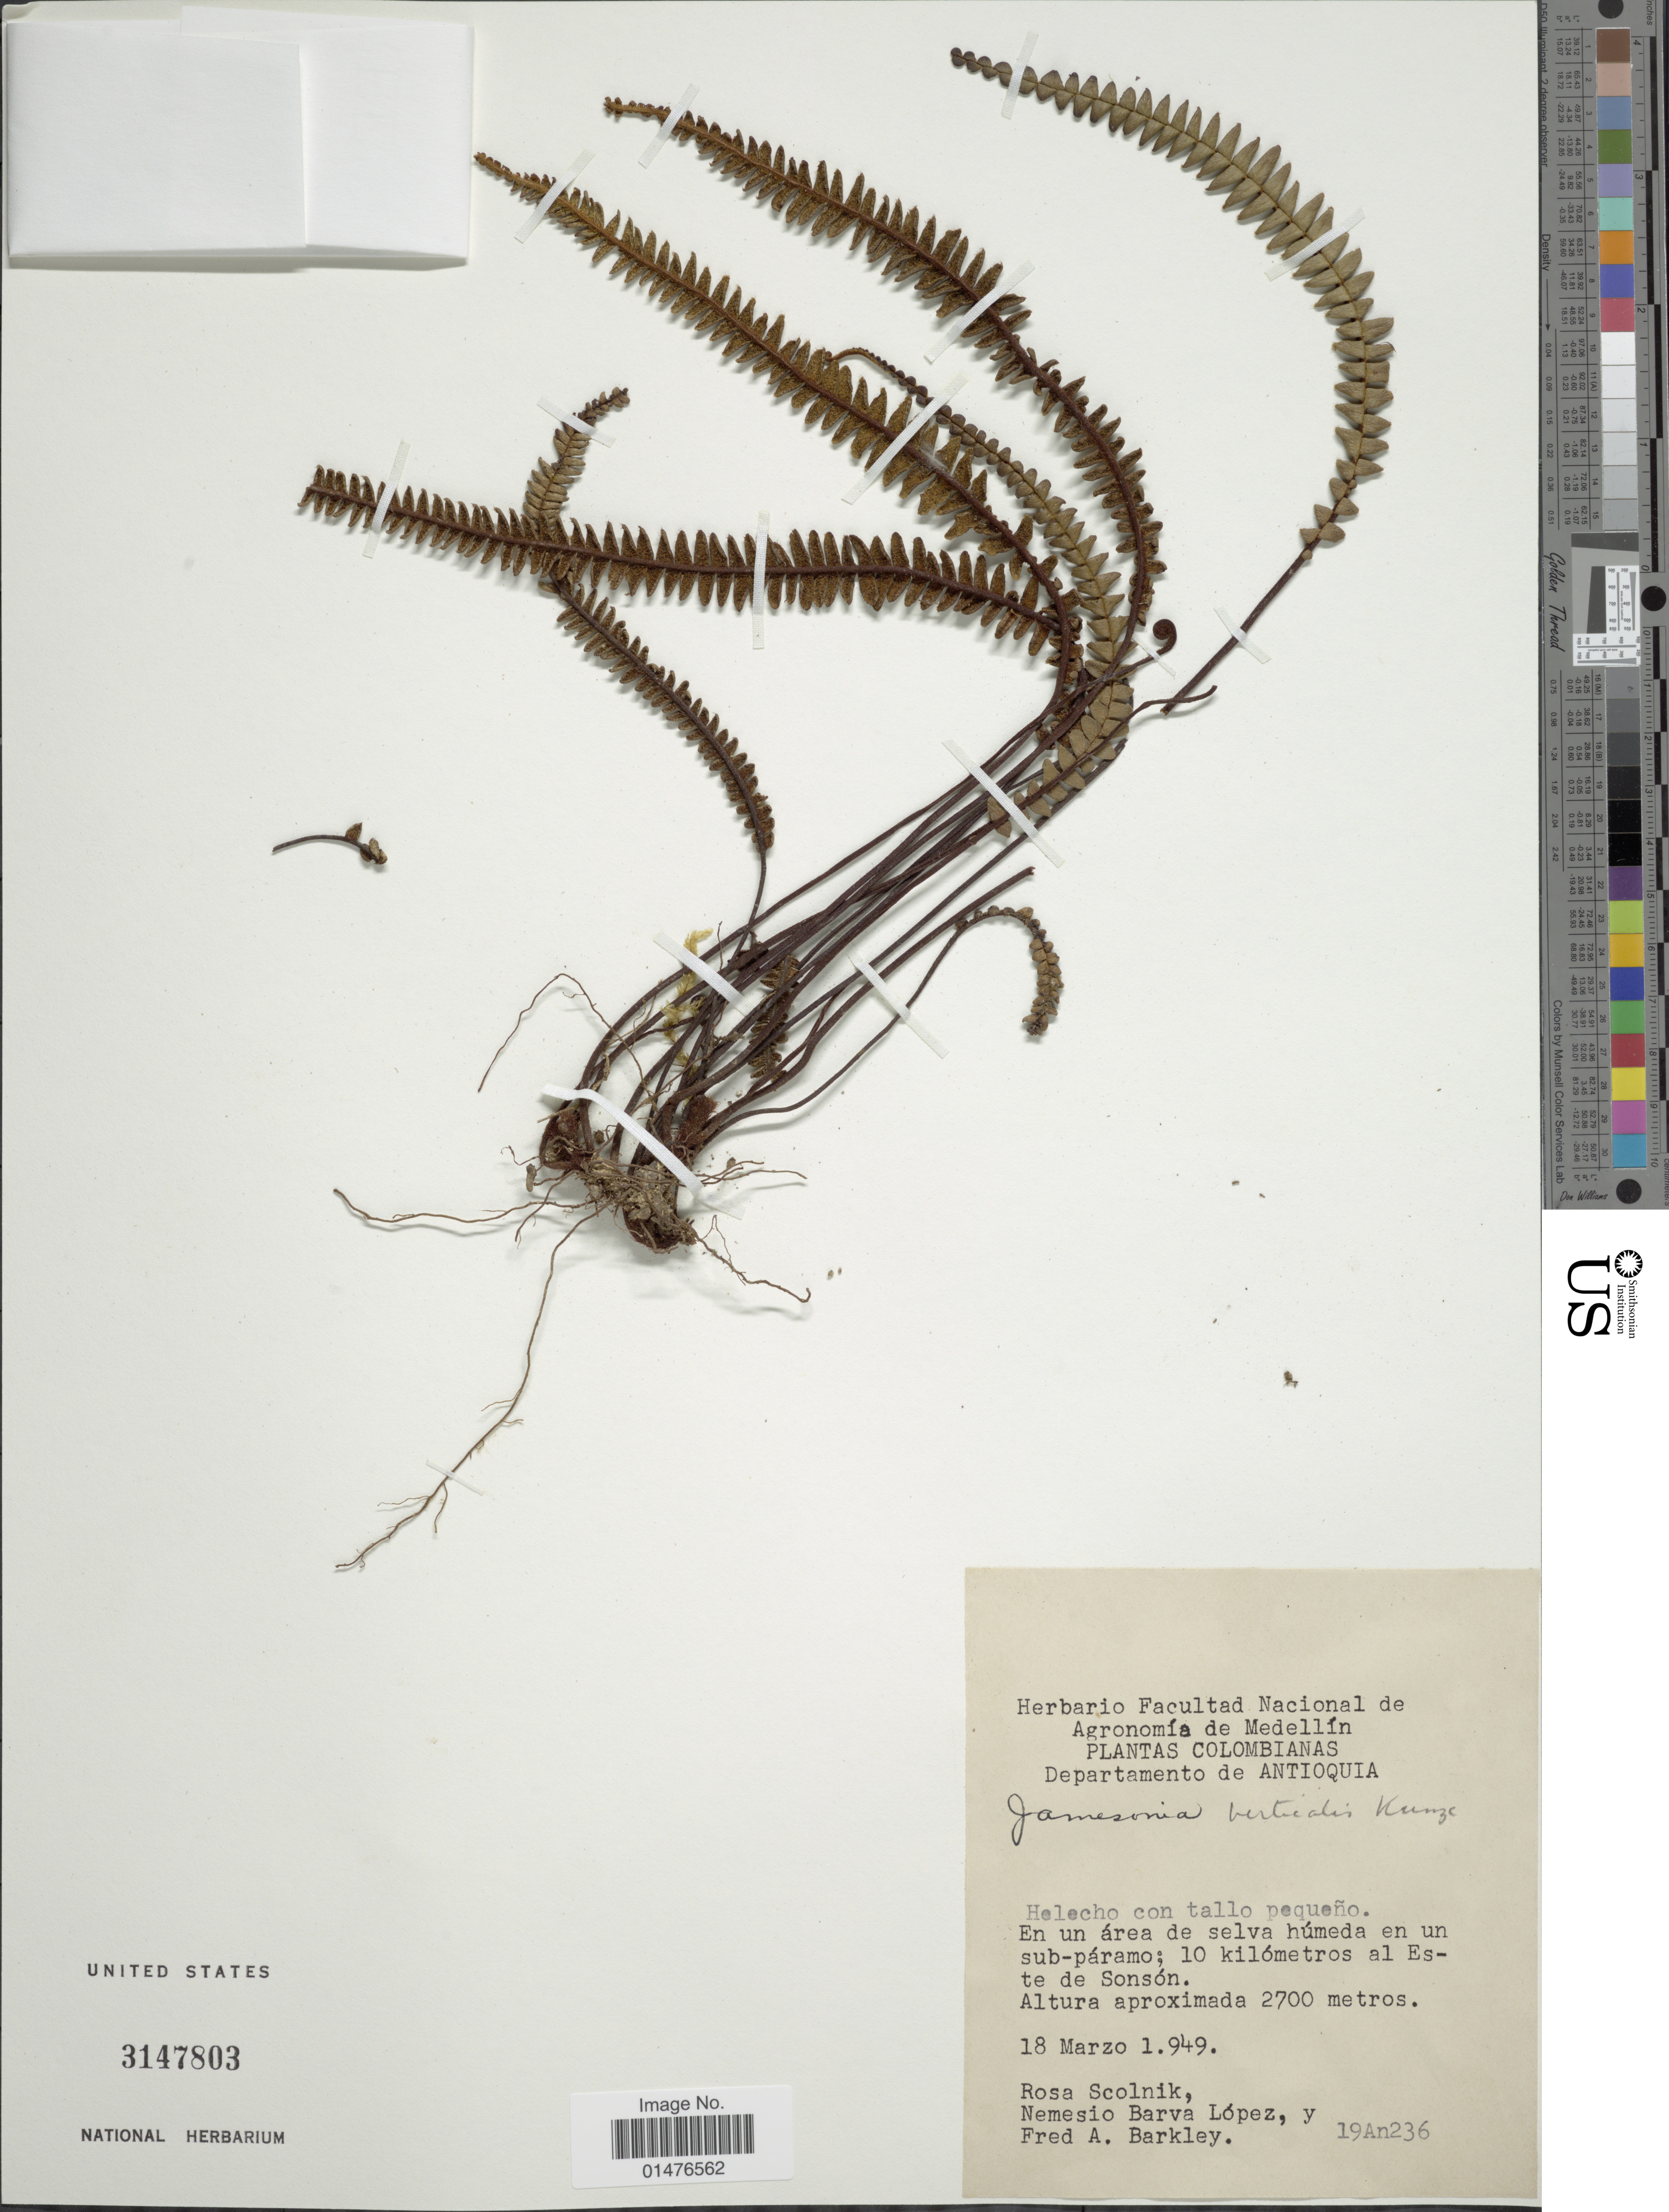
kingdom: Plantae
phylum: Tracheophyta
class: Polypodiopsida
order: Polypodiales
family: Pteridaceae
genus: Jamesonia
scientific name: Jamesonia verticalis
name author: Kunze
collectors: R. Scolnik, N. Lopez & F. A. Barkley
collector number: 19An236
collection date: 1949-03-18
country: Colombia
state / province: Antioquia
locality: En un área de selva húmeda en un sub-páramo; 10 kilómetros al Este de Sonsón.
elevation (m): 2700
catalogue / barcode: US 3147803